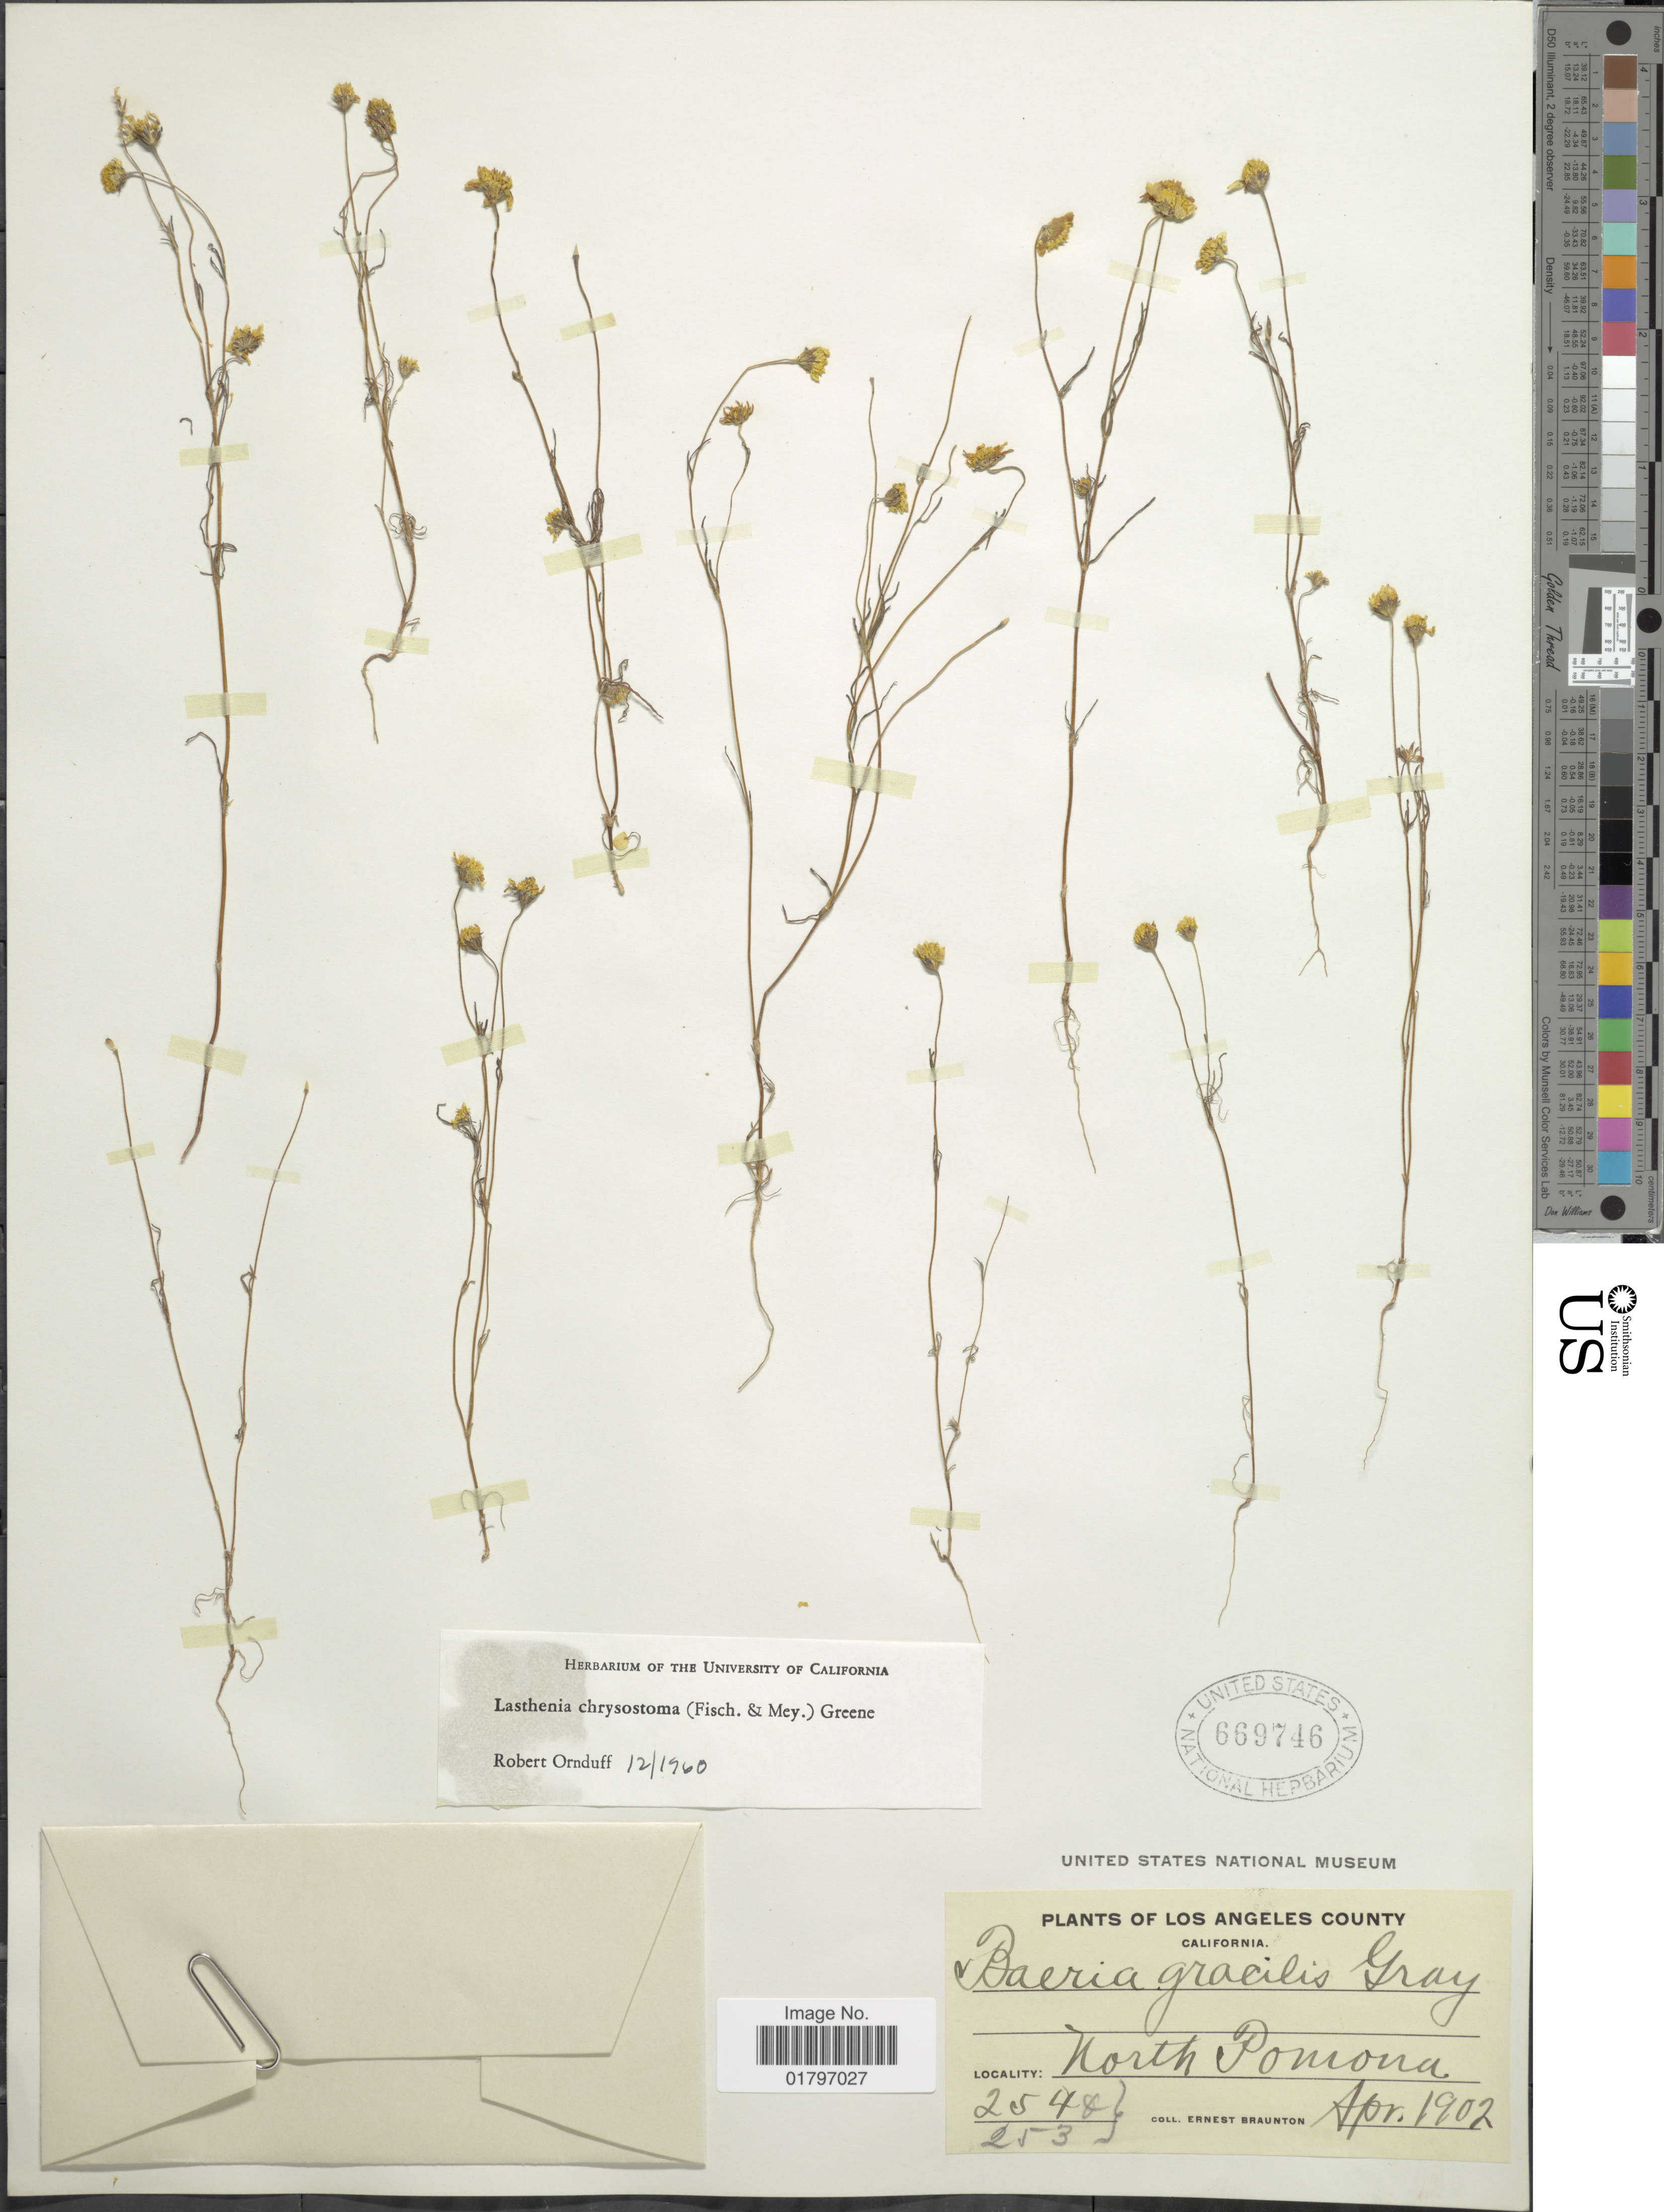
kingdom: Plantae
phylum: Tracheophyta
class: Magnoliopsida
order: Asterales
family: Asteraceae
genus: Lasthenia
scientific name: Lasthenia chrysostoma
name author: (Fisch. & C.A. Mey.) Greene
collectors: E. Braunton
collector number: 254/253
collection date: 1902-04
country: United States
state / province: California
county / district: Los Angeles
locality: Los Angeles County. North Pomona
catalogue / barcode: US 669746